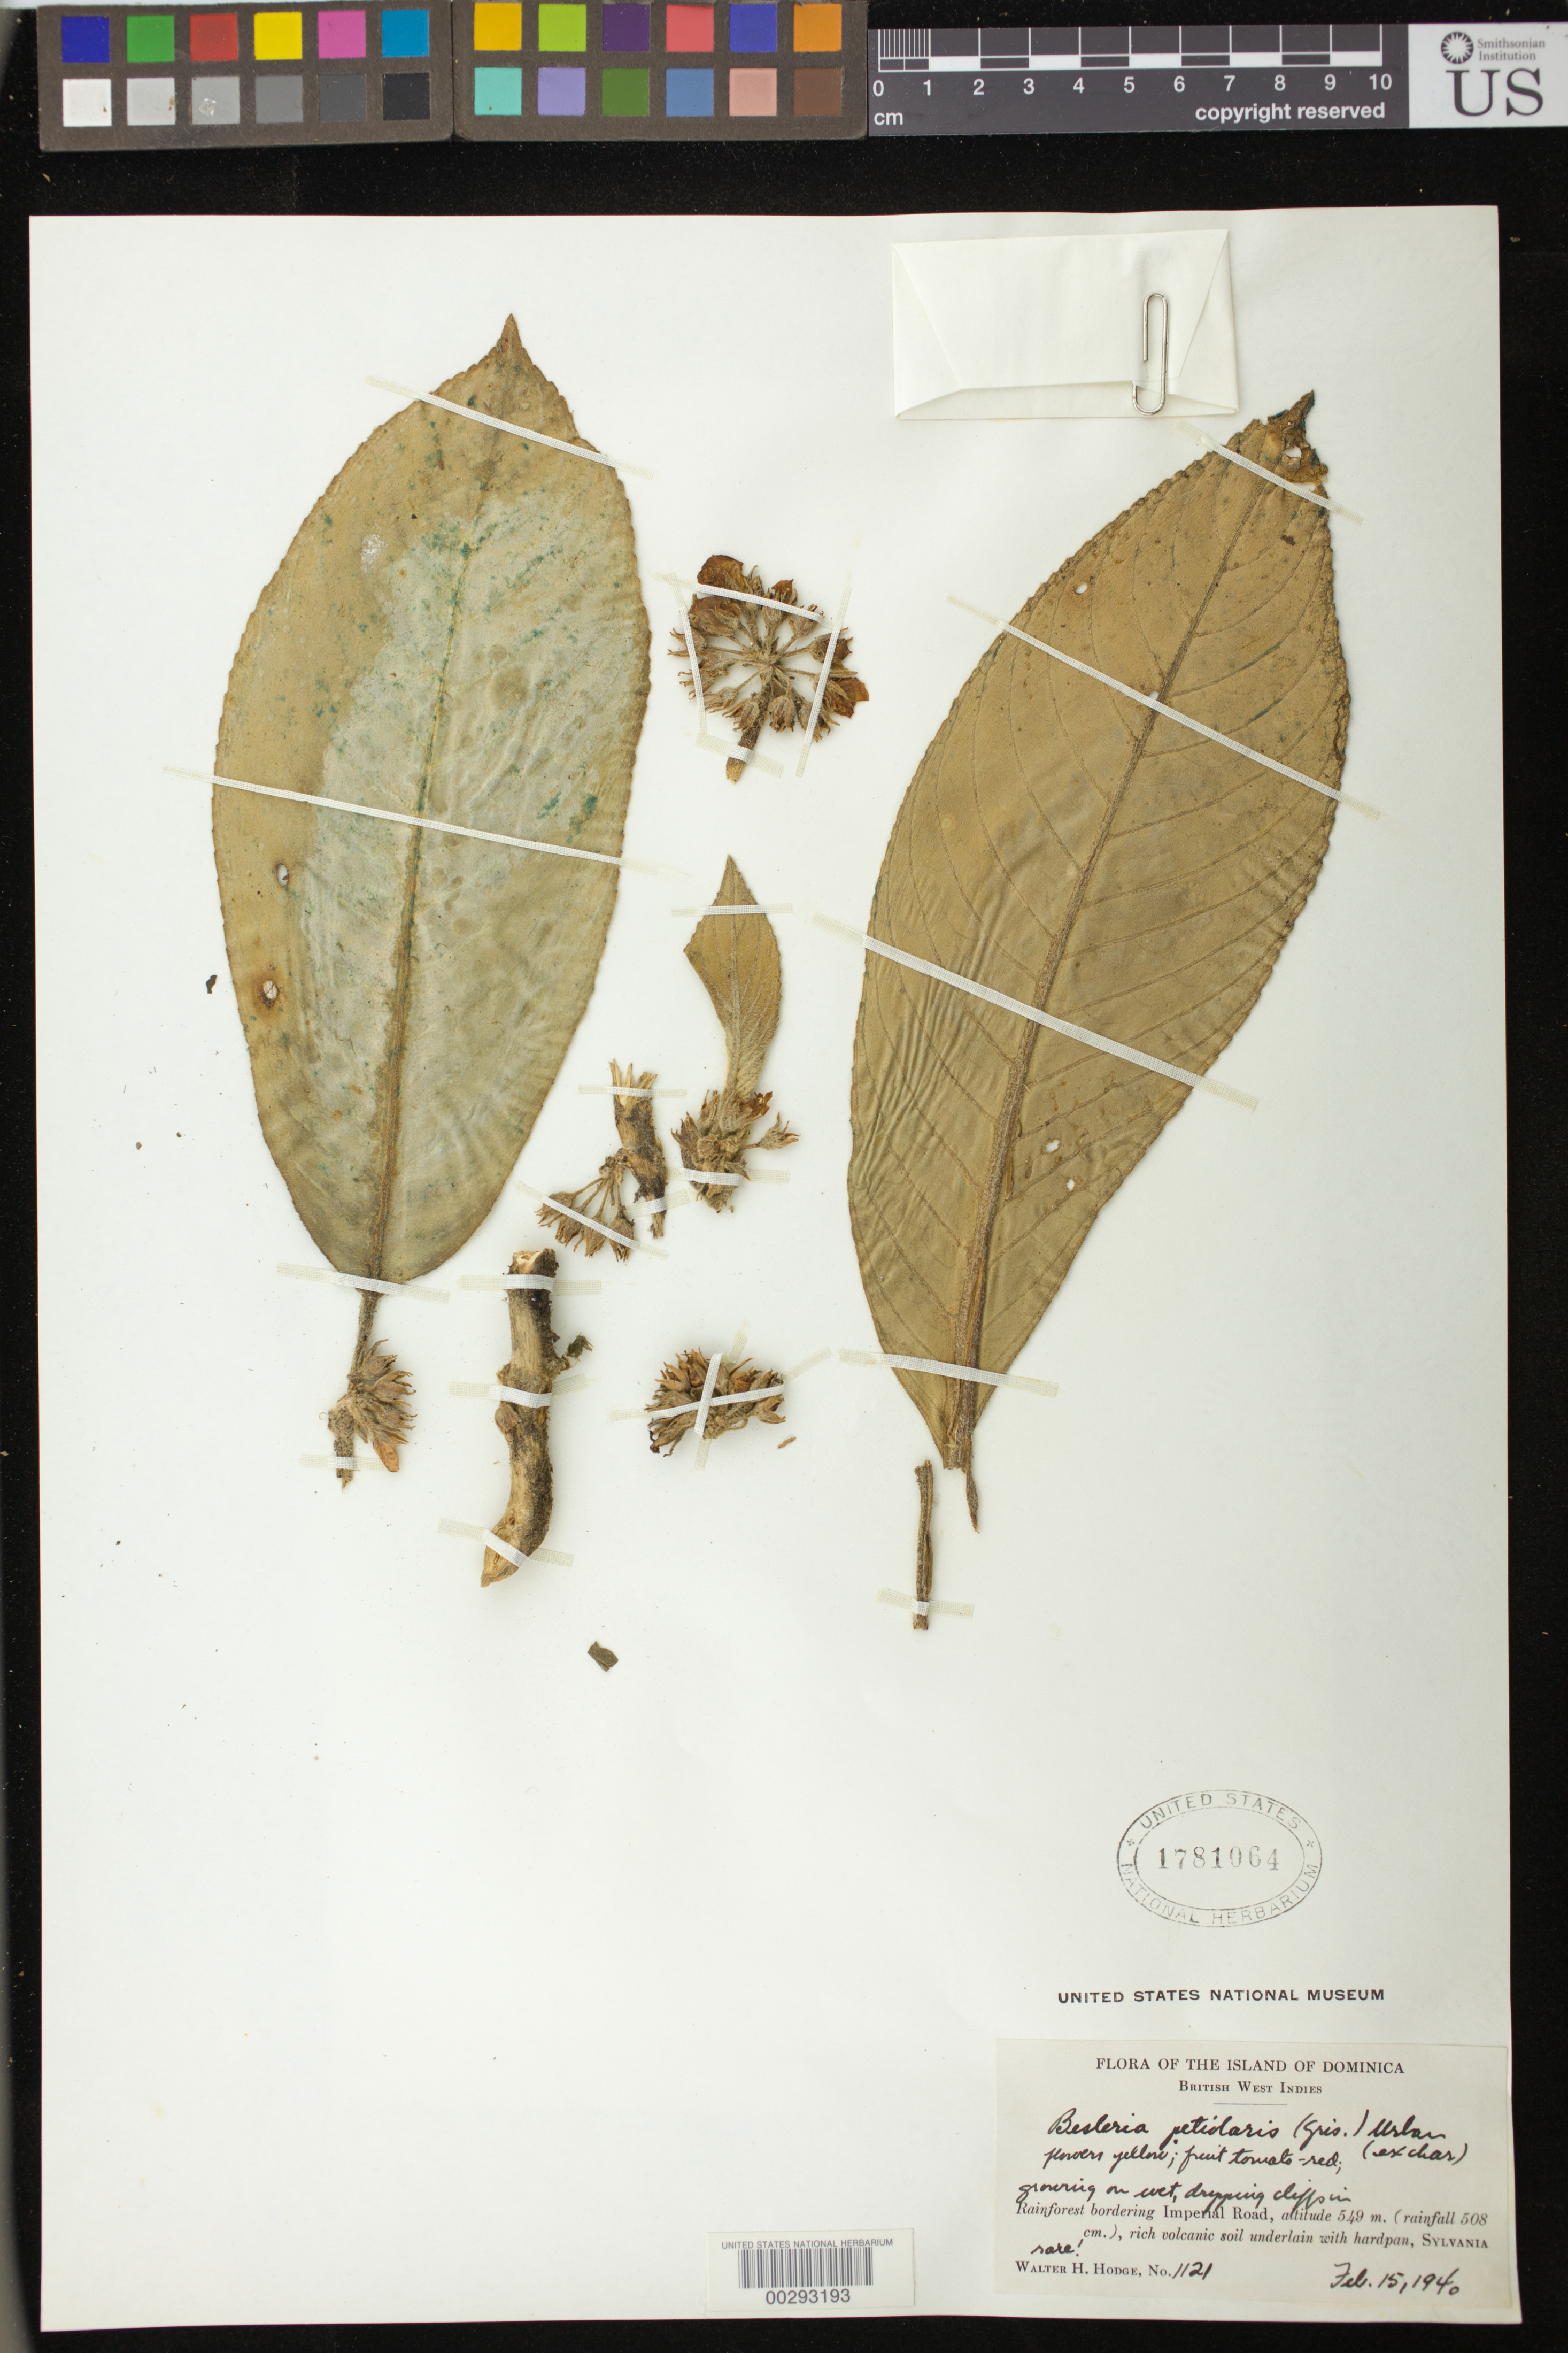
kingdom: Plantae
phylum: Tracheophyta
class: Magnoliopsida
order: Lamiales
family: Gesneriaceae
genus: Besleria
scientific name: Besleria petiolaris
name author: (Griseb.) Urb.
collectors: W. Hodge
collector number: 1121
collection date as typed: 15 Feb 1940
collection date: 1940-02-15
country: Dominica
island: Dominica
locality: Sylvania, Imperial road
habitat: On wet dripping cliffs in rainforest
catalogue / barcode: US 1781064